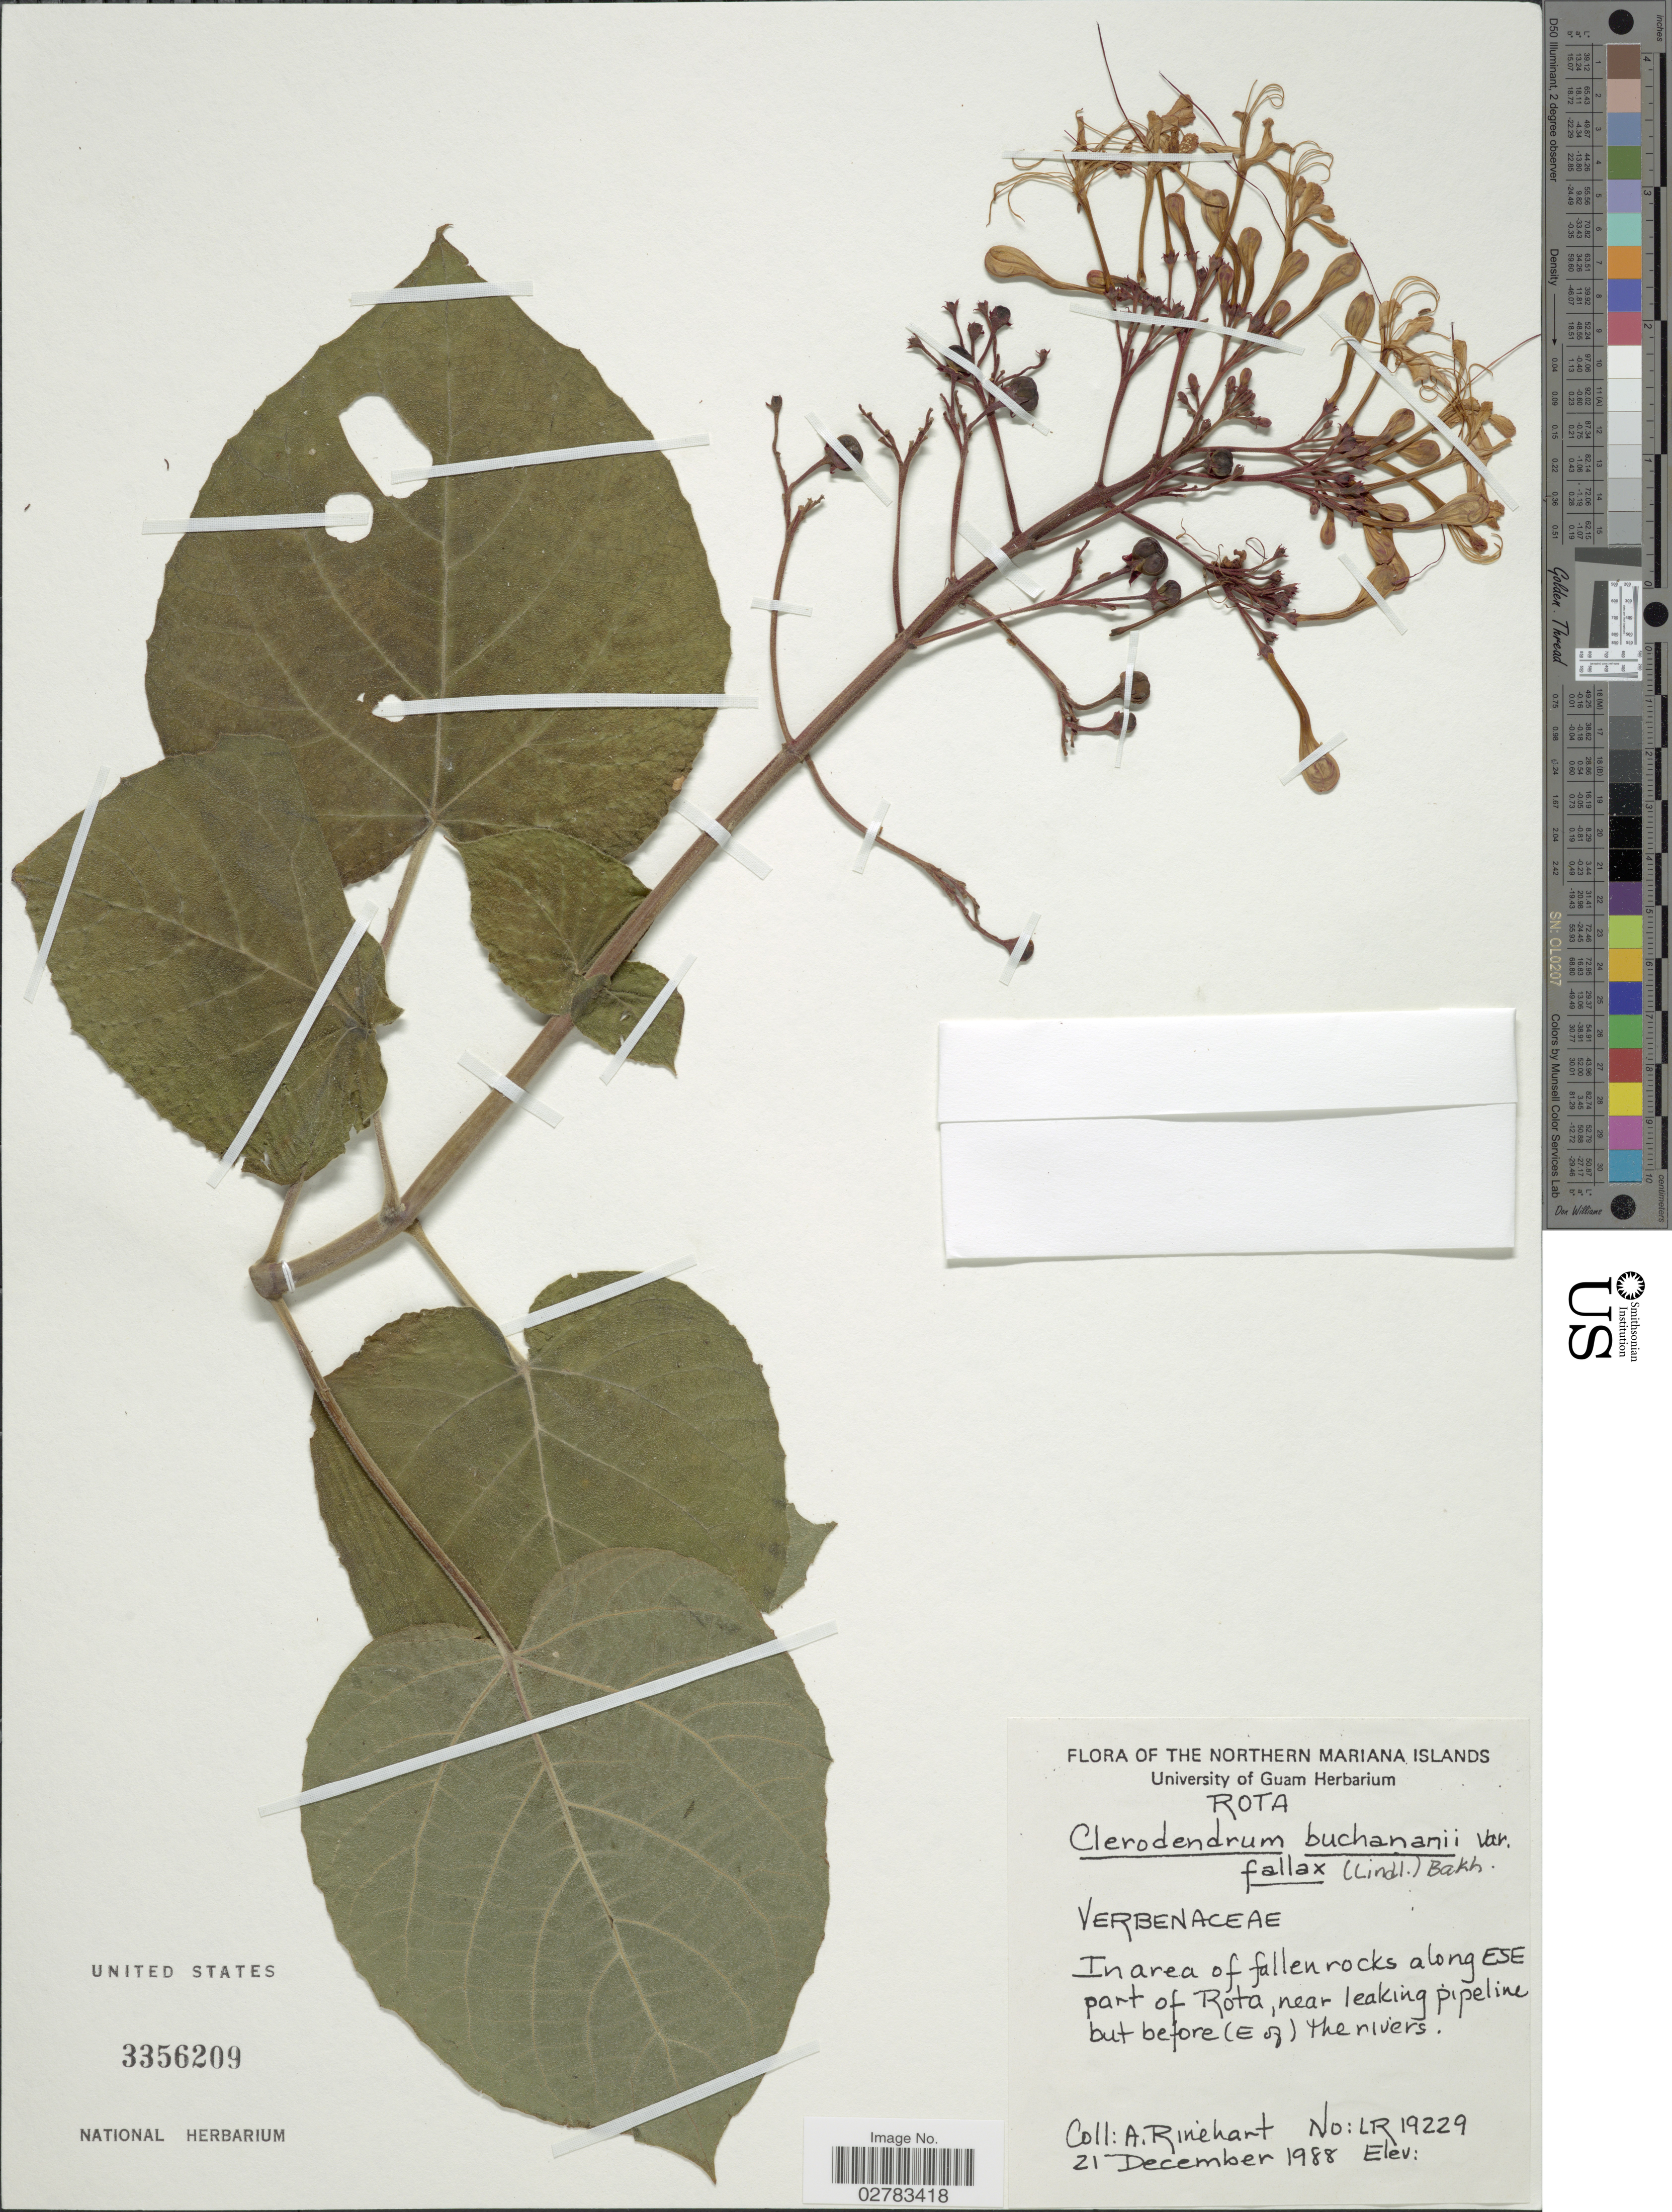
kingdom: Plantae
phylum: Tracheophyta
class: Magnoliopsida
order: Lamiales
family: Lamiaceae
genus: Clerodendrum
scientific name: Clerodendrum speciosissimum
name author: Drapiez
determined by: Wagner, W. L., (BOT), Smithsonian Institution - National Museum of Natural History (UNITED STATES)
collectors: A. Rinehart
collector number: LR 19229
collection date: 1988-12-21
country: Northern Mariana Islands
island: Rota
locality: Rota, In area of fallen rocks along ESE part of Rota, near leaking pipeline but before (E of) the rivers.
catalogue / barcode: US 3356209